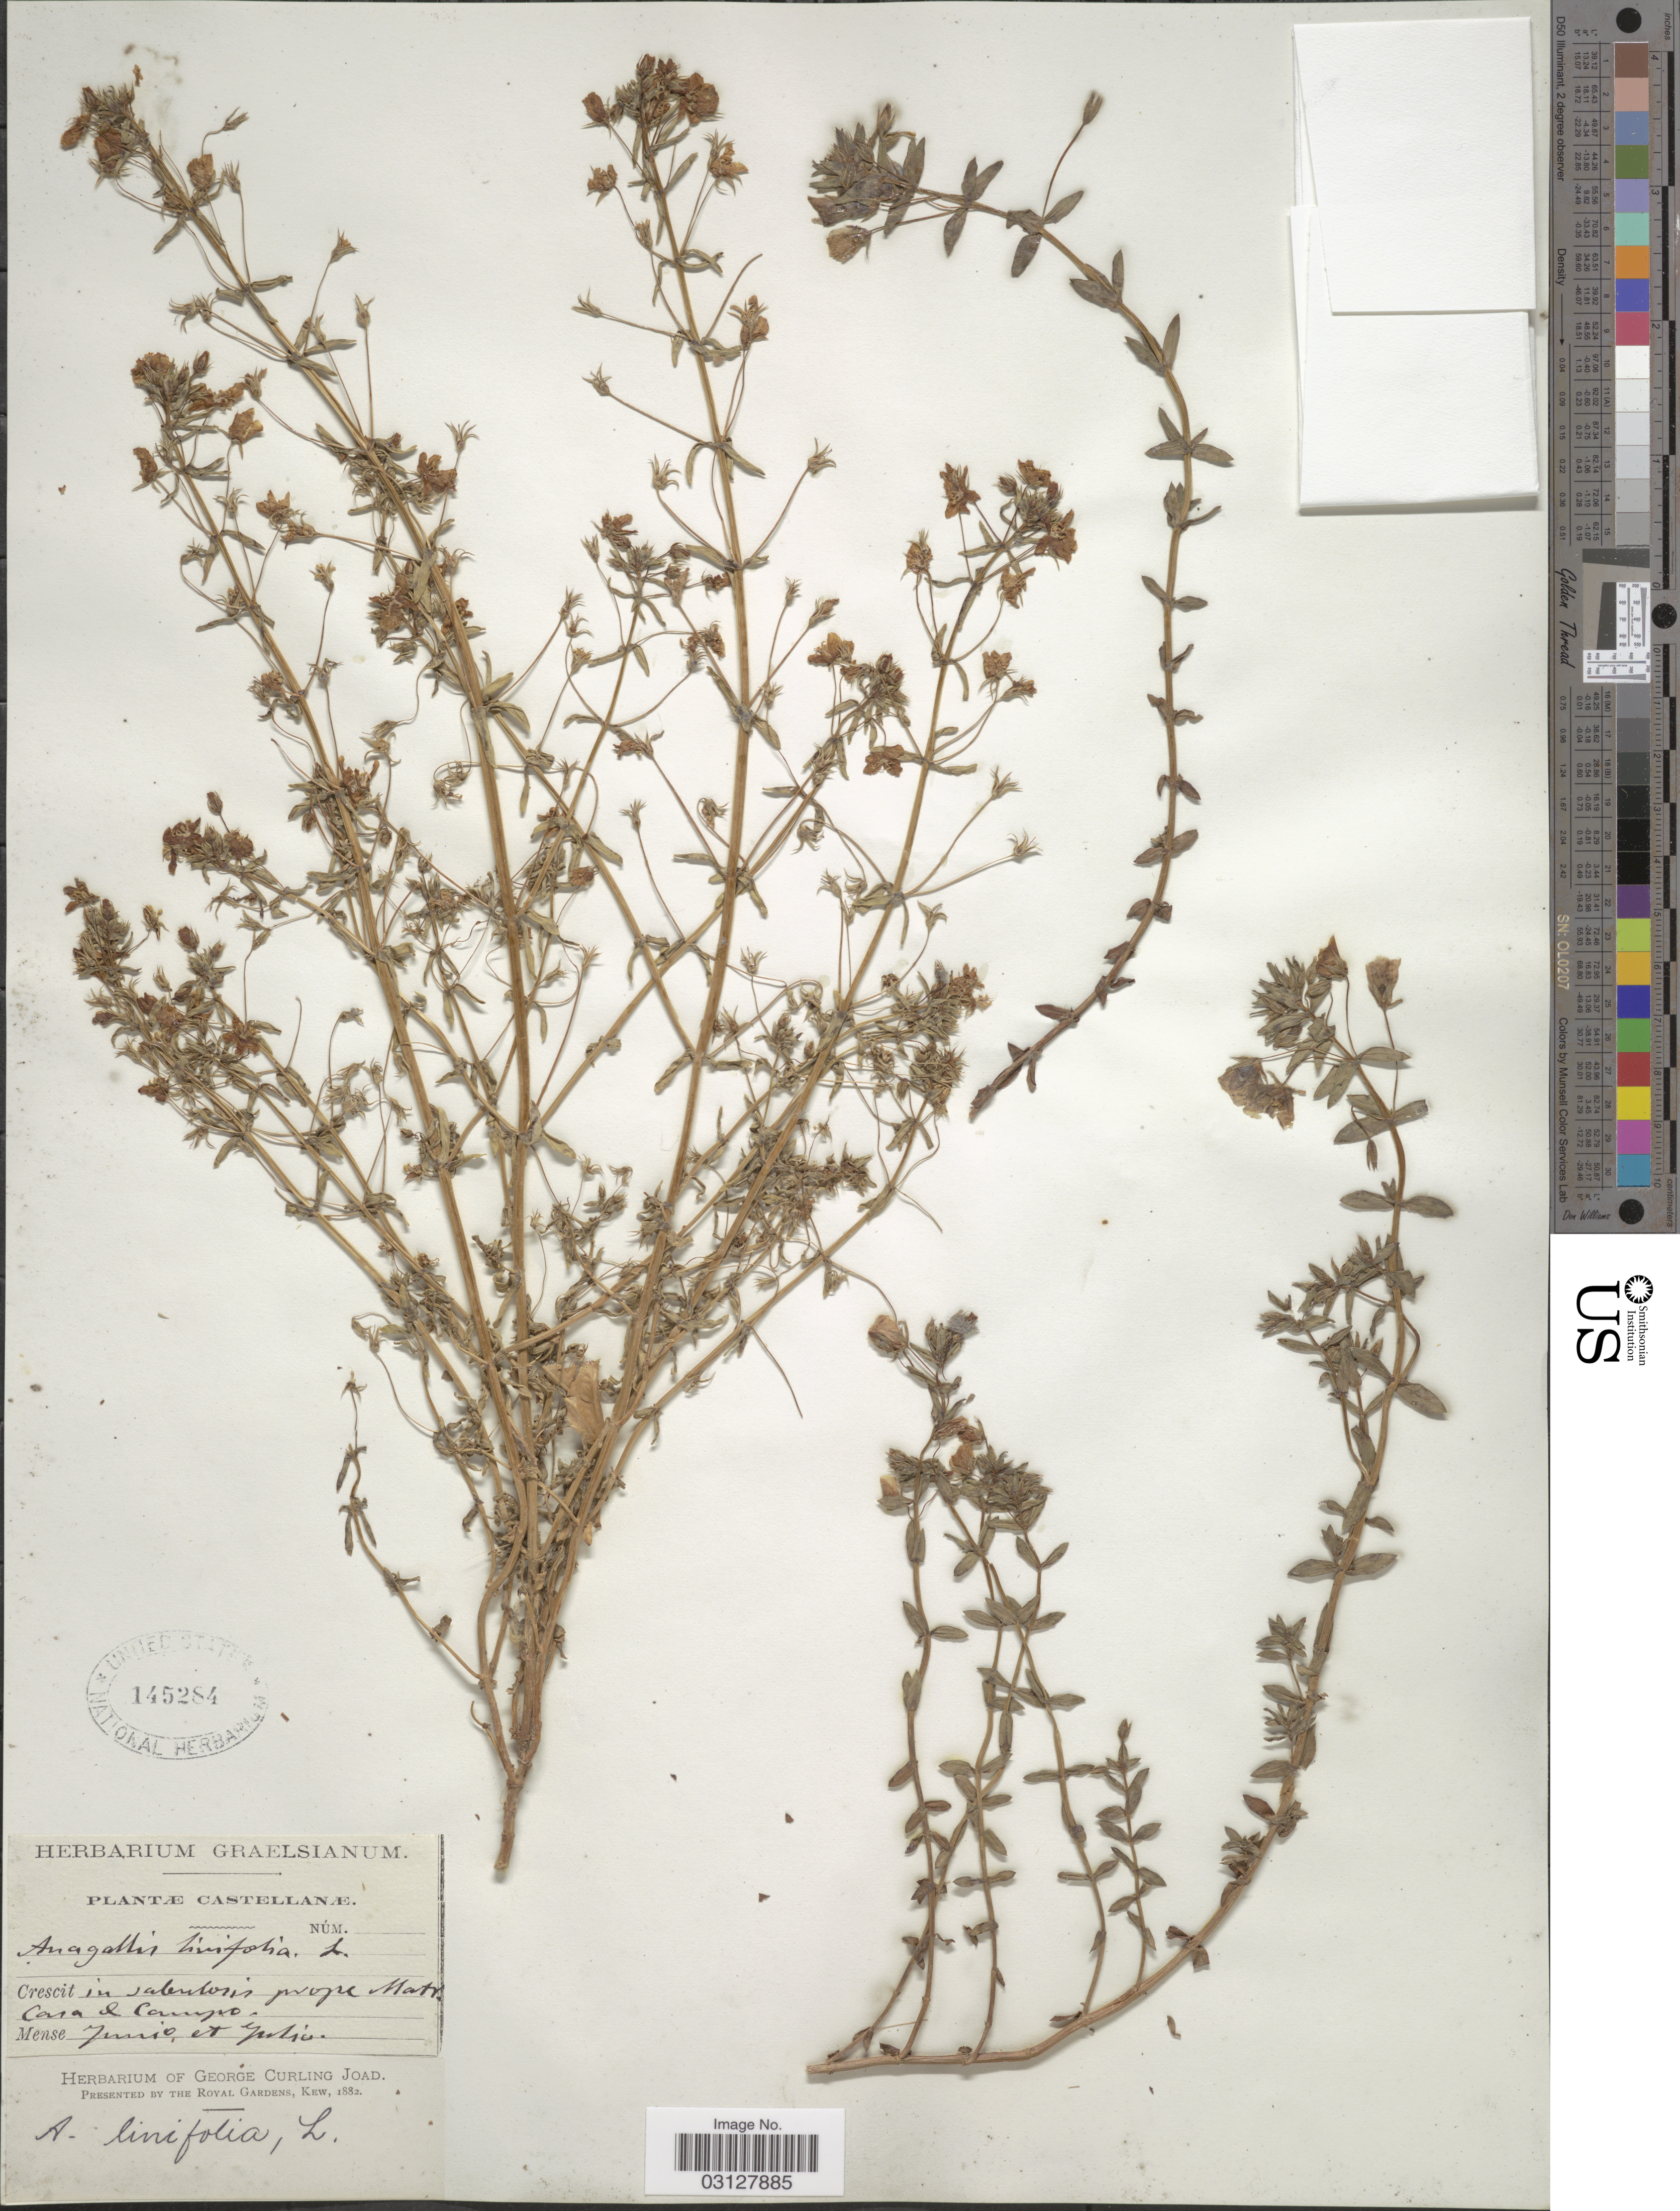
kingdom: Plantae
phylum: Tracheophyta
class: Magnoliopsida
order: Ericales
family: Primulaceae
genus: Anagallis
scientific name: Anagallis linifolia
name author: L.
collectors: ex Herb. Graelsianum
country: Spain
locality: Castellanæ, in sabulosis prope Matr. Casa d Campo.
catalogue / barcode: US 145284